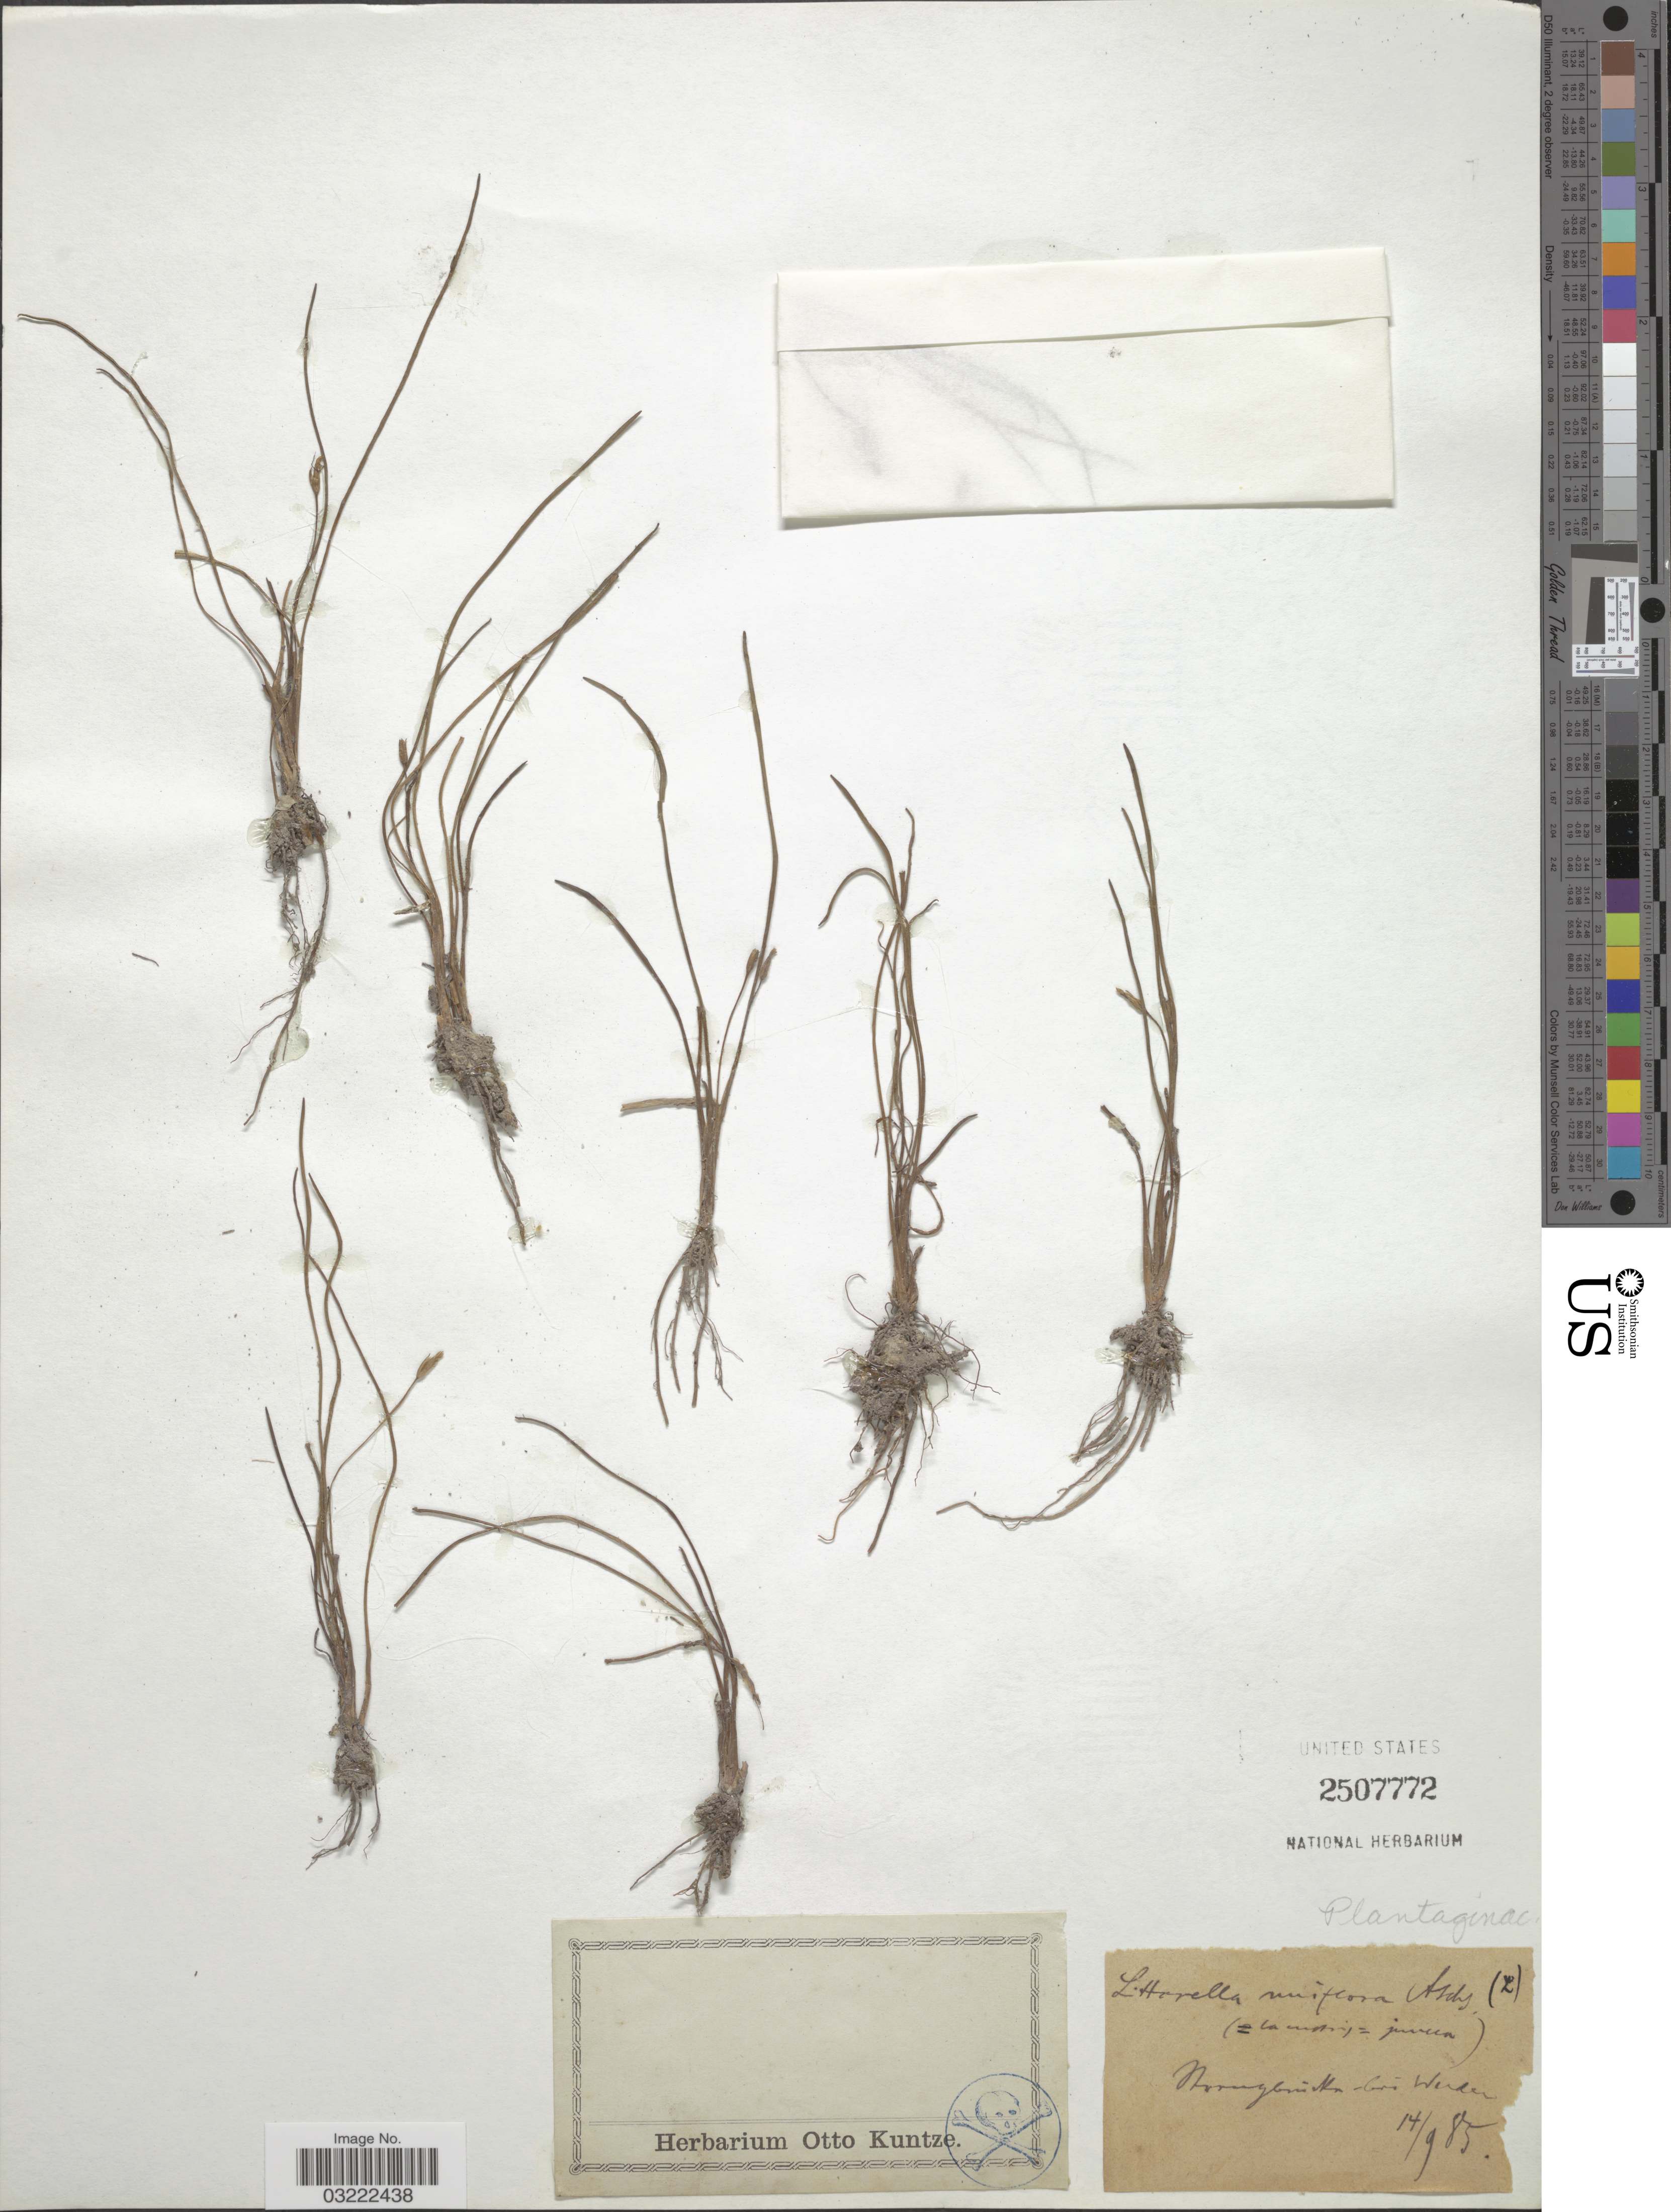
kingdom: Plantae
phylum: Tracheophyta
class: Magnoliopsida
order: Lamiales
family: Plantaginaceae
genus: Littorella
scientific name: Littorella uniflora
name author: (L.) Asch.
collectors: ex herb. Otto Kuntze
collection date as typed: Transcribed d/m/y: 14/9/85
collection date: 1885-09-14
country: Germany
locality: [illegible text] bei Werder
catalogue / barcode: US 2507772